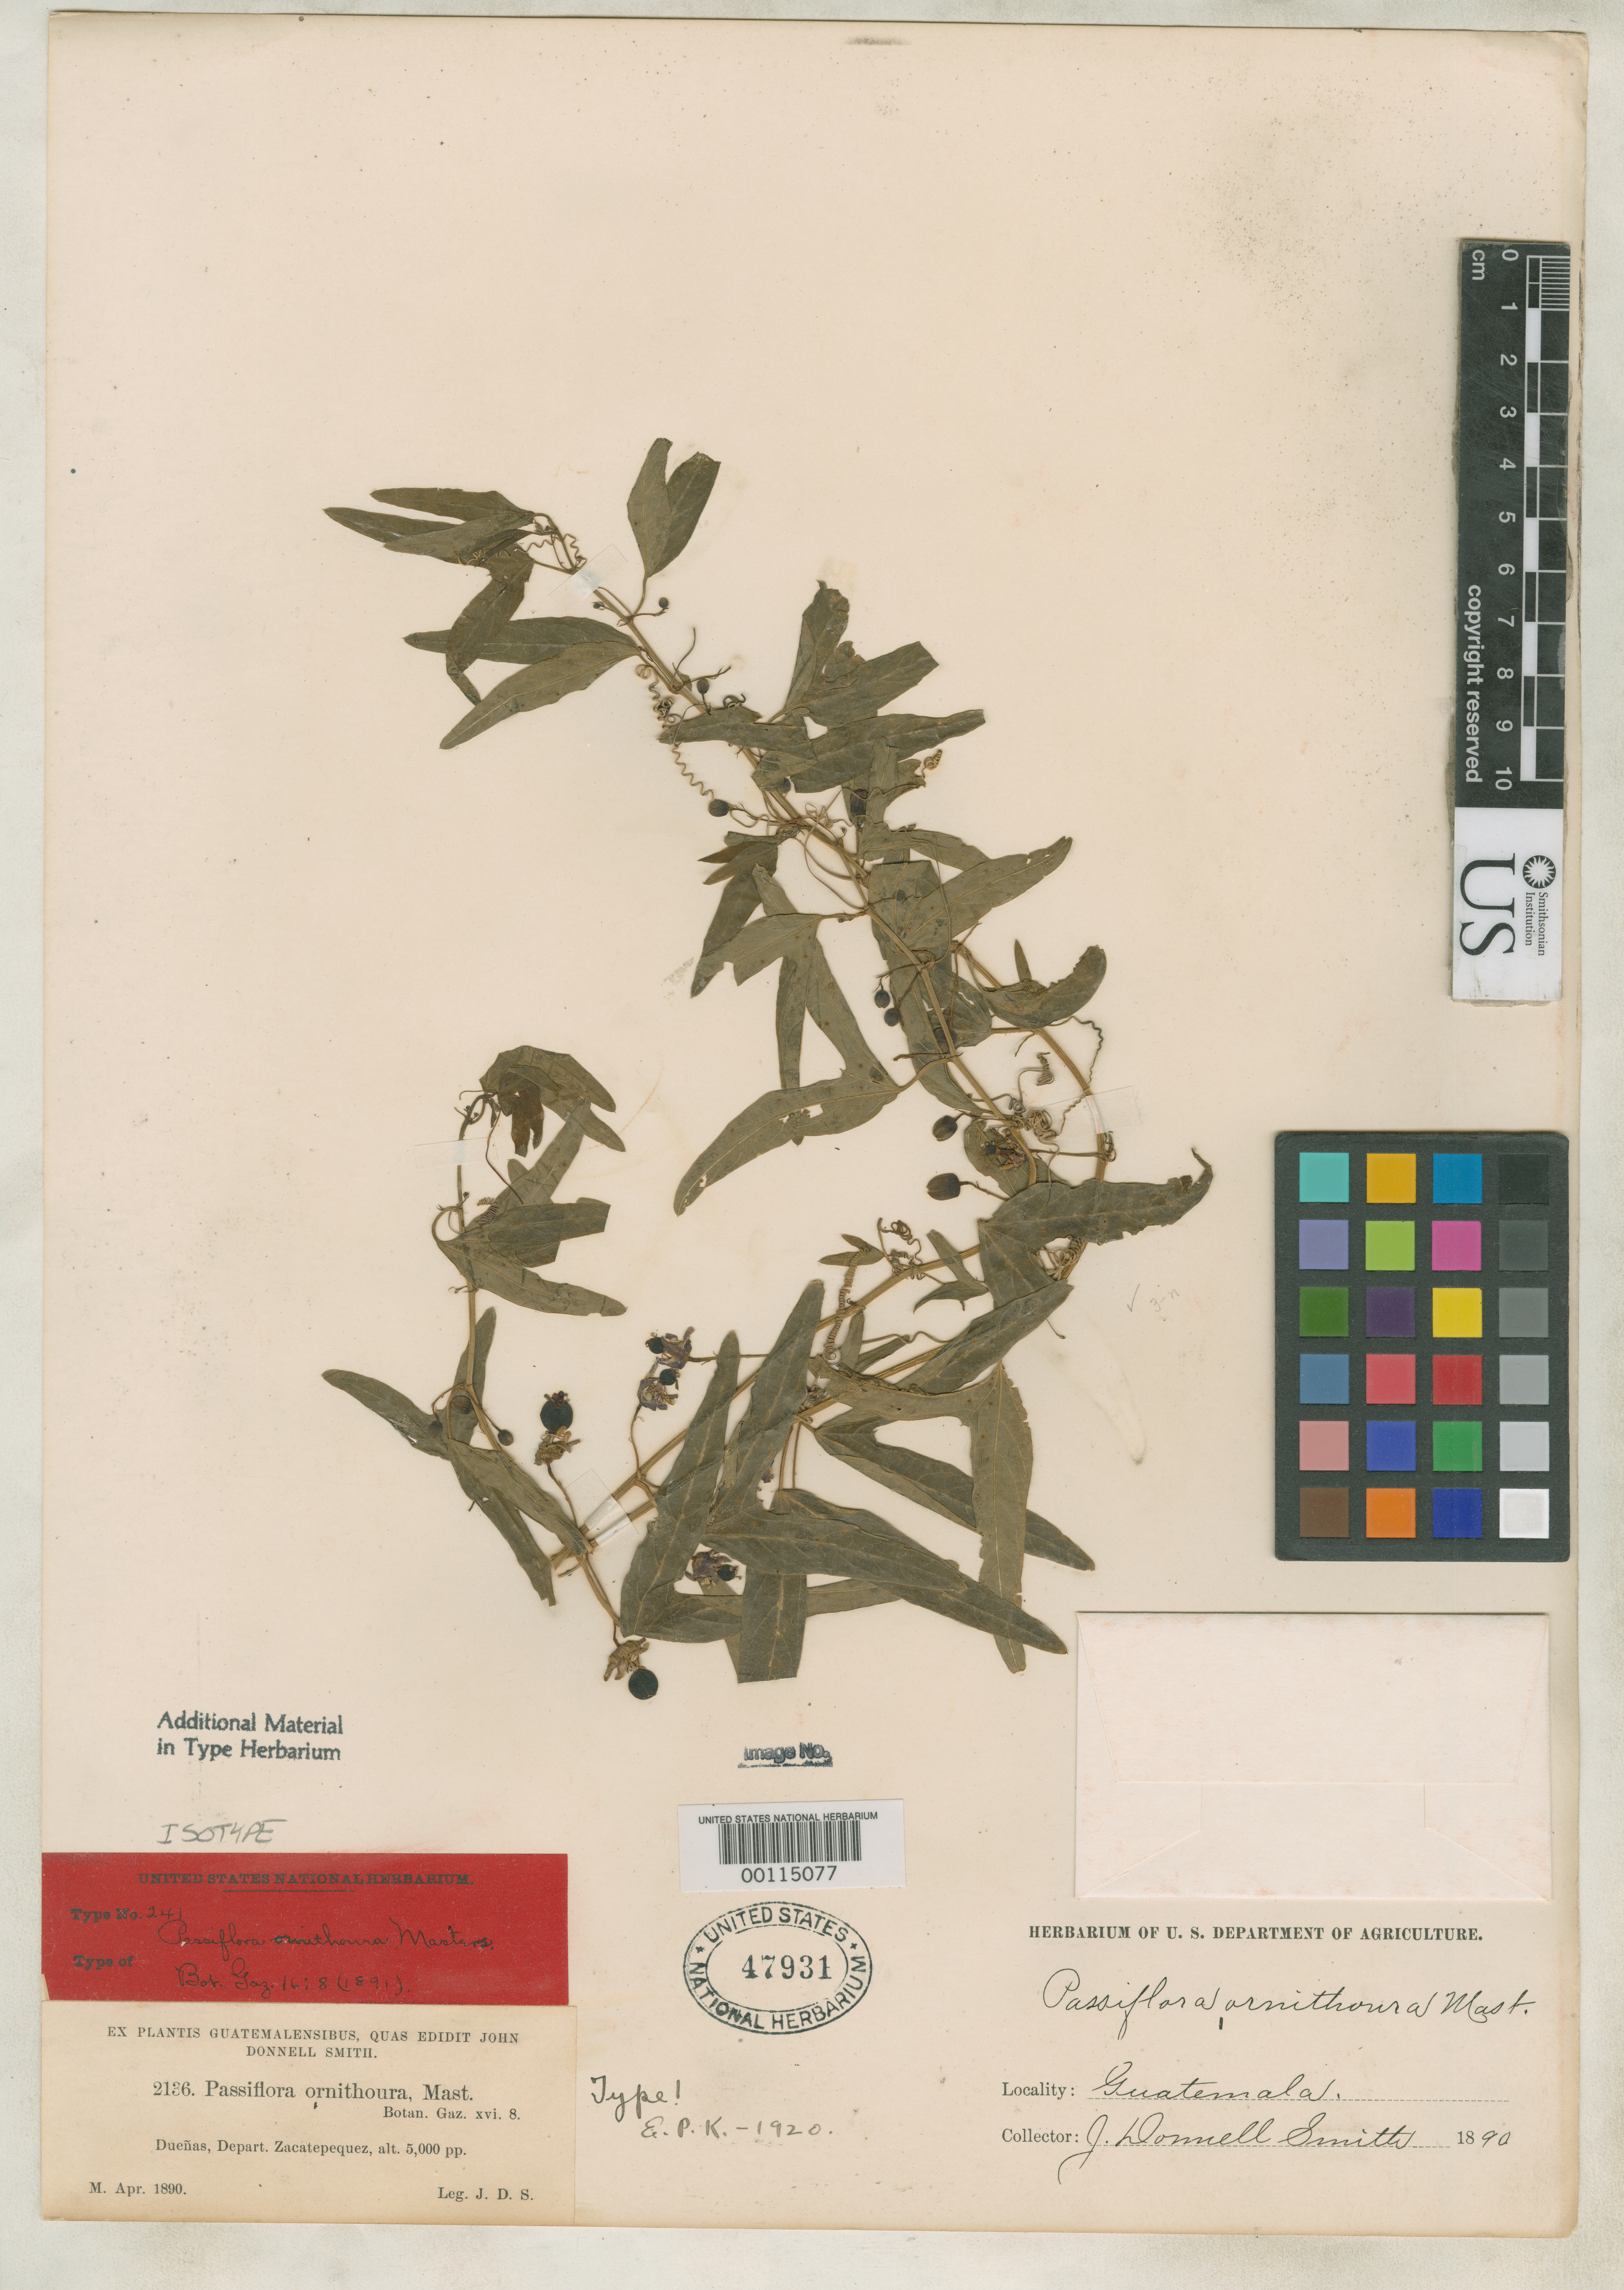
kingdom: Plantae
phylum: Tracheophyta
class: Magnoliopsida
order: Malpighiales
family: Passifloraceae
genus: Passiflora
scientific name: Passiflora ornithoura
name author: Mast. in Donn. Sm.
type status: Isotype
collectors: J. Donnell Smith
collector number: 2136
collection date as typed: Apr 1890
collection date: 1890-04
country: Guatemala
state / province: Sacatepéquez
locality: Duenas.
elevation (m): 1524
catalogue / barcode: US 47931